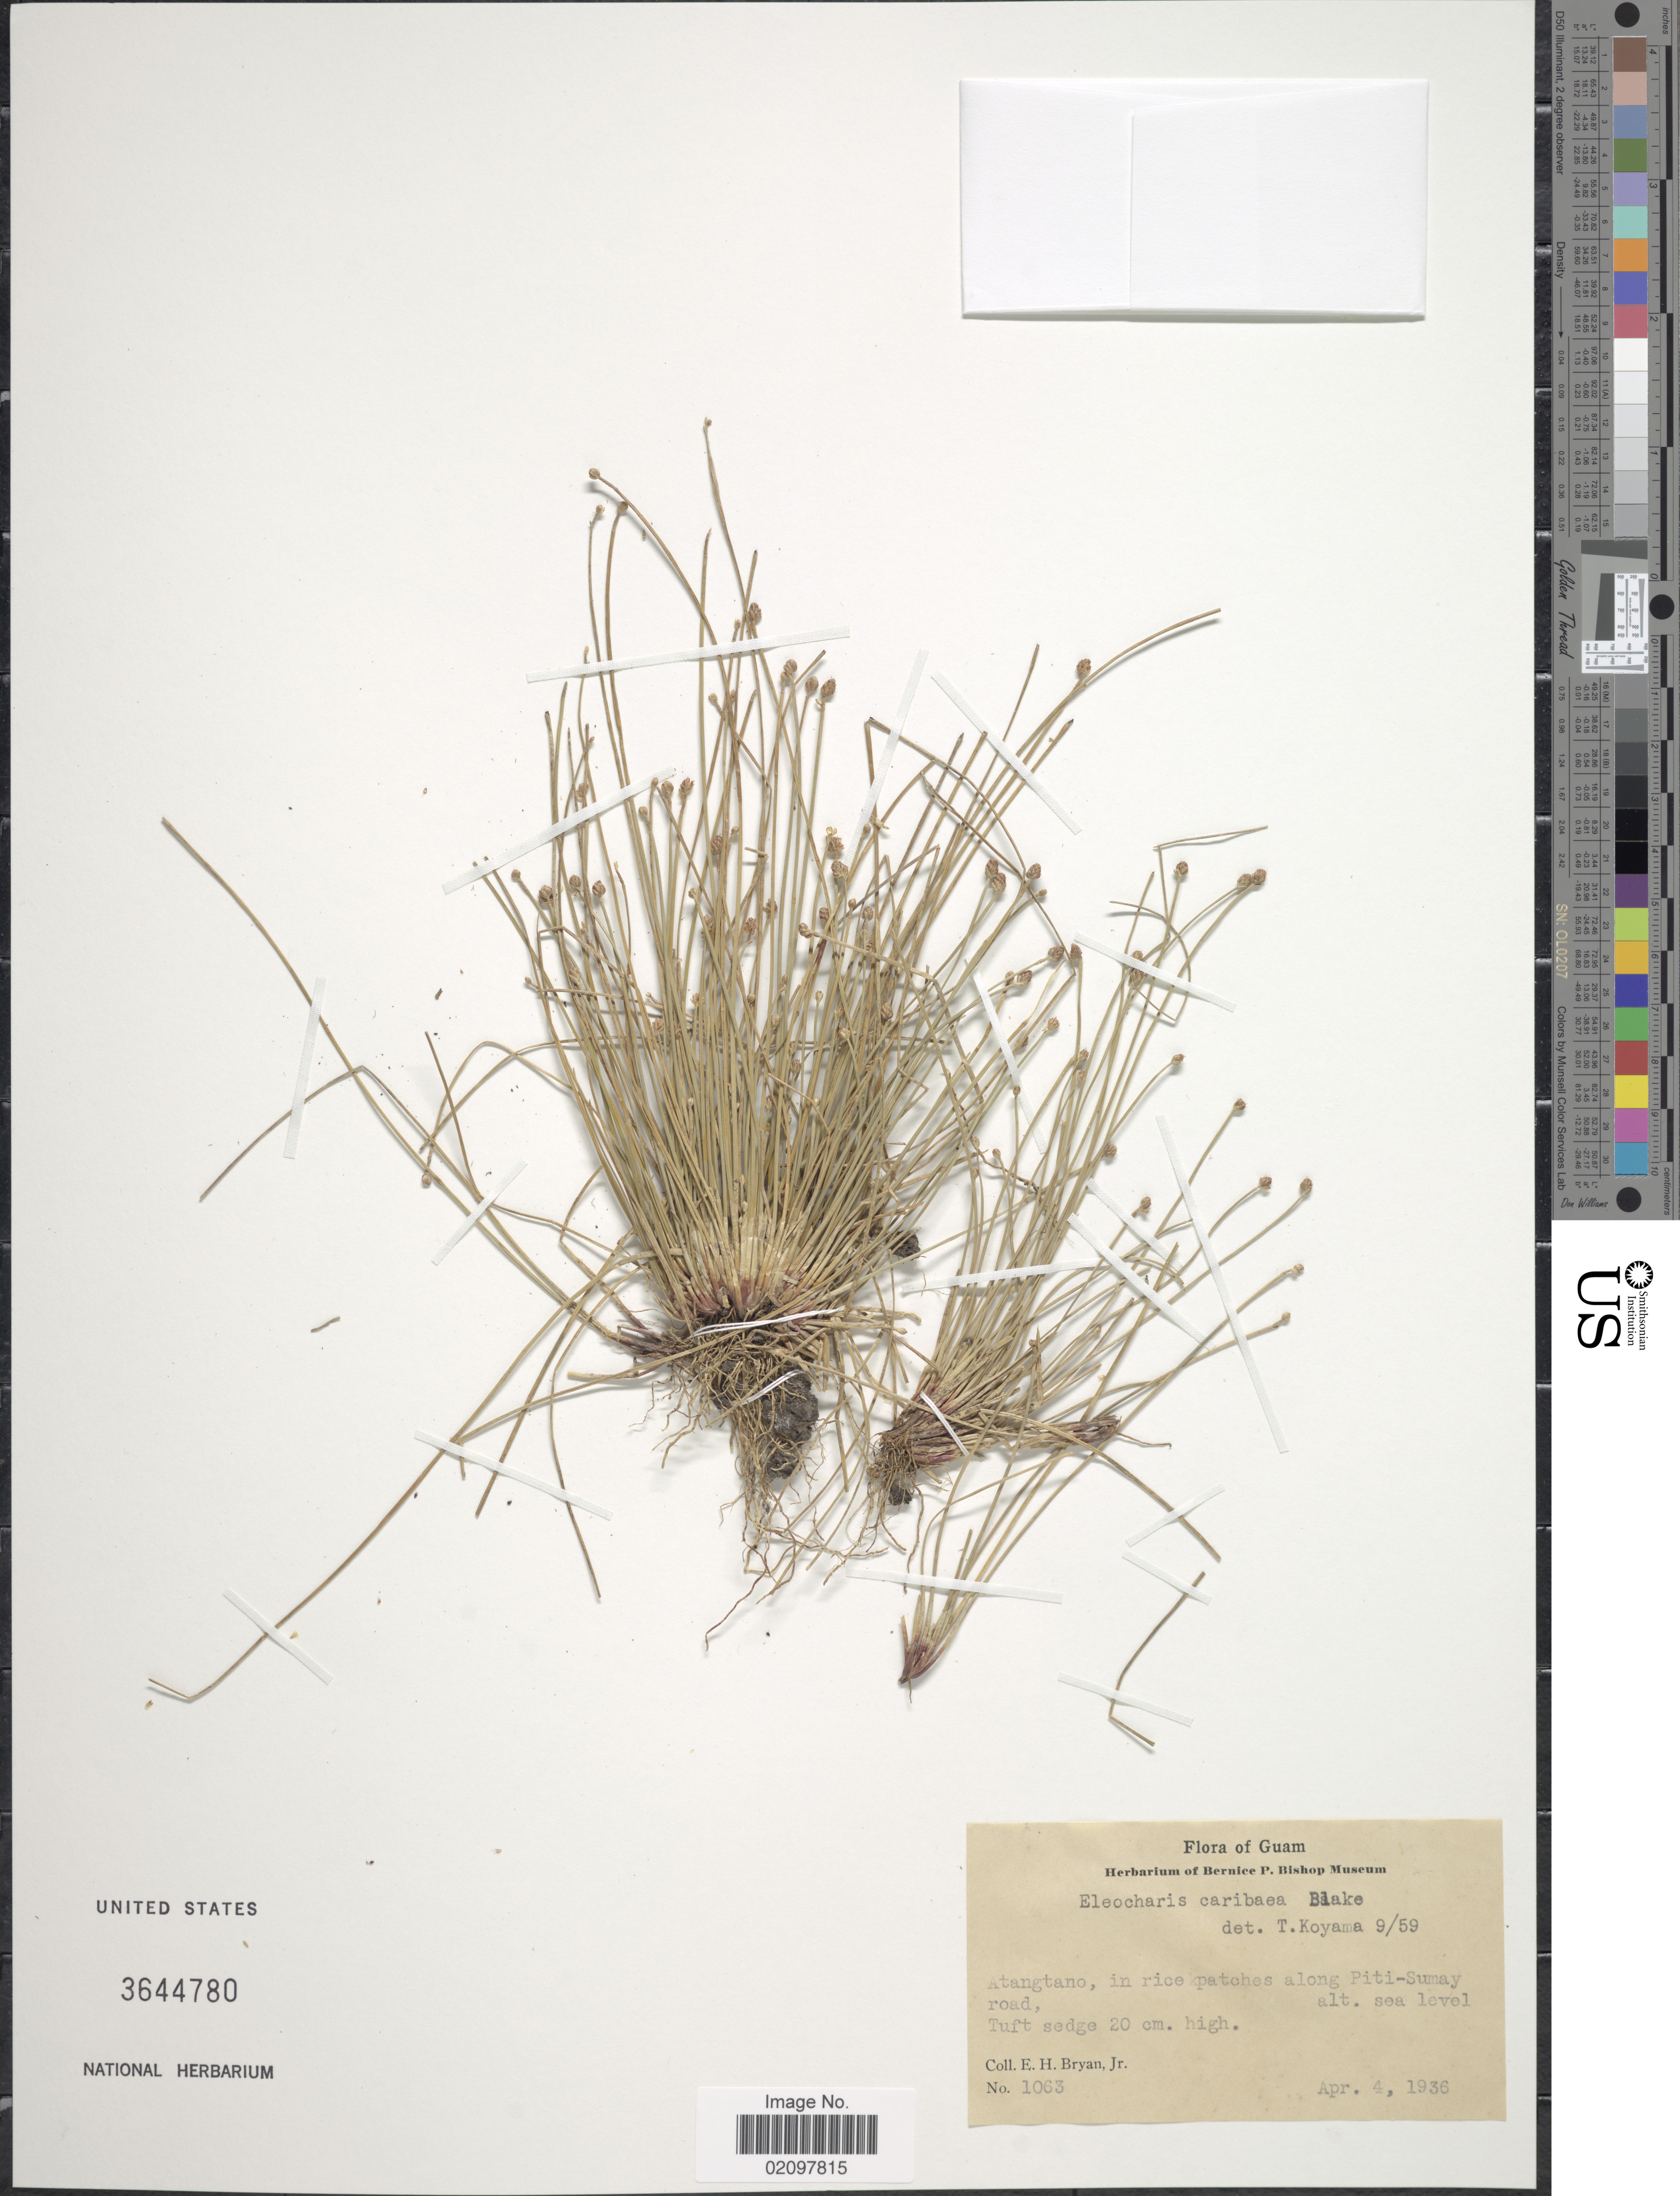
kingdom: Plantae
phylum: Tracheophyta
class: Liliopsida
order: Poales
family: Cyperaceae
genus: Eleocharis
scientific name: Eleocharis geniculata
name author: (L.) Roem. & Schult.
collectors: E. Bryan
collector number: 1063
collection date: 1936-04-04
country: Guam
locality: Atangtano, in rice patches along Piti-Sumay road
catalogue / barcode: US 3644780